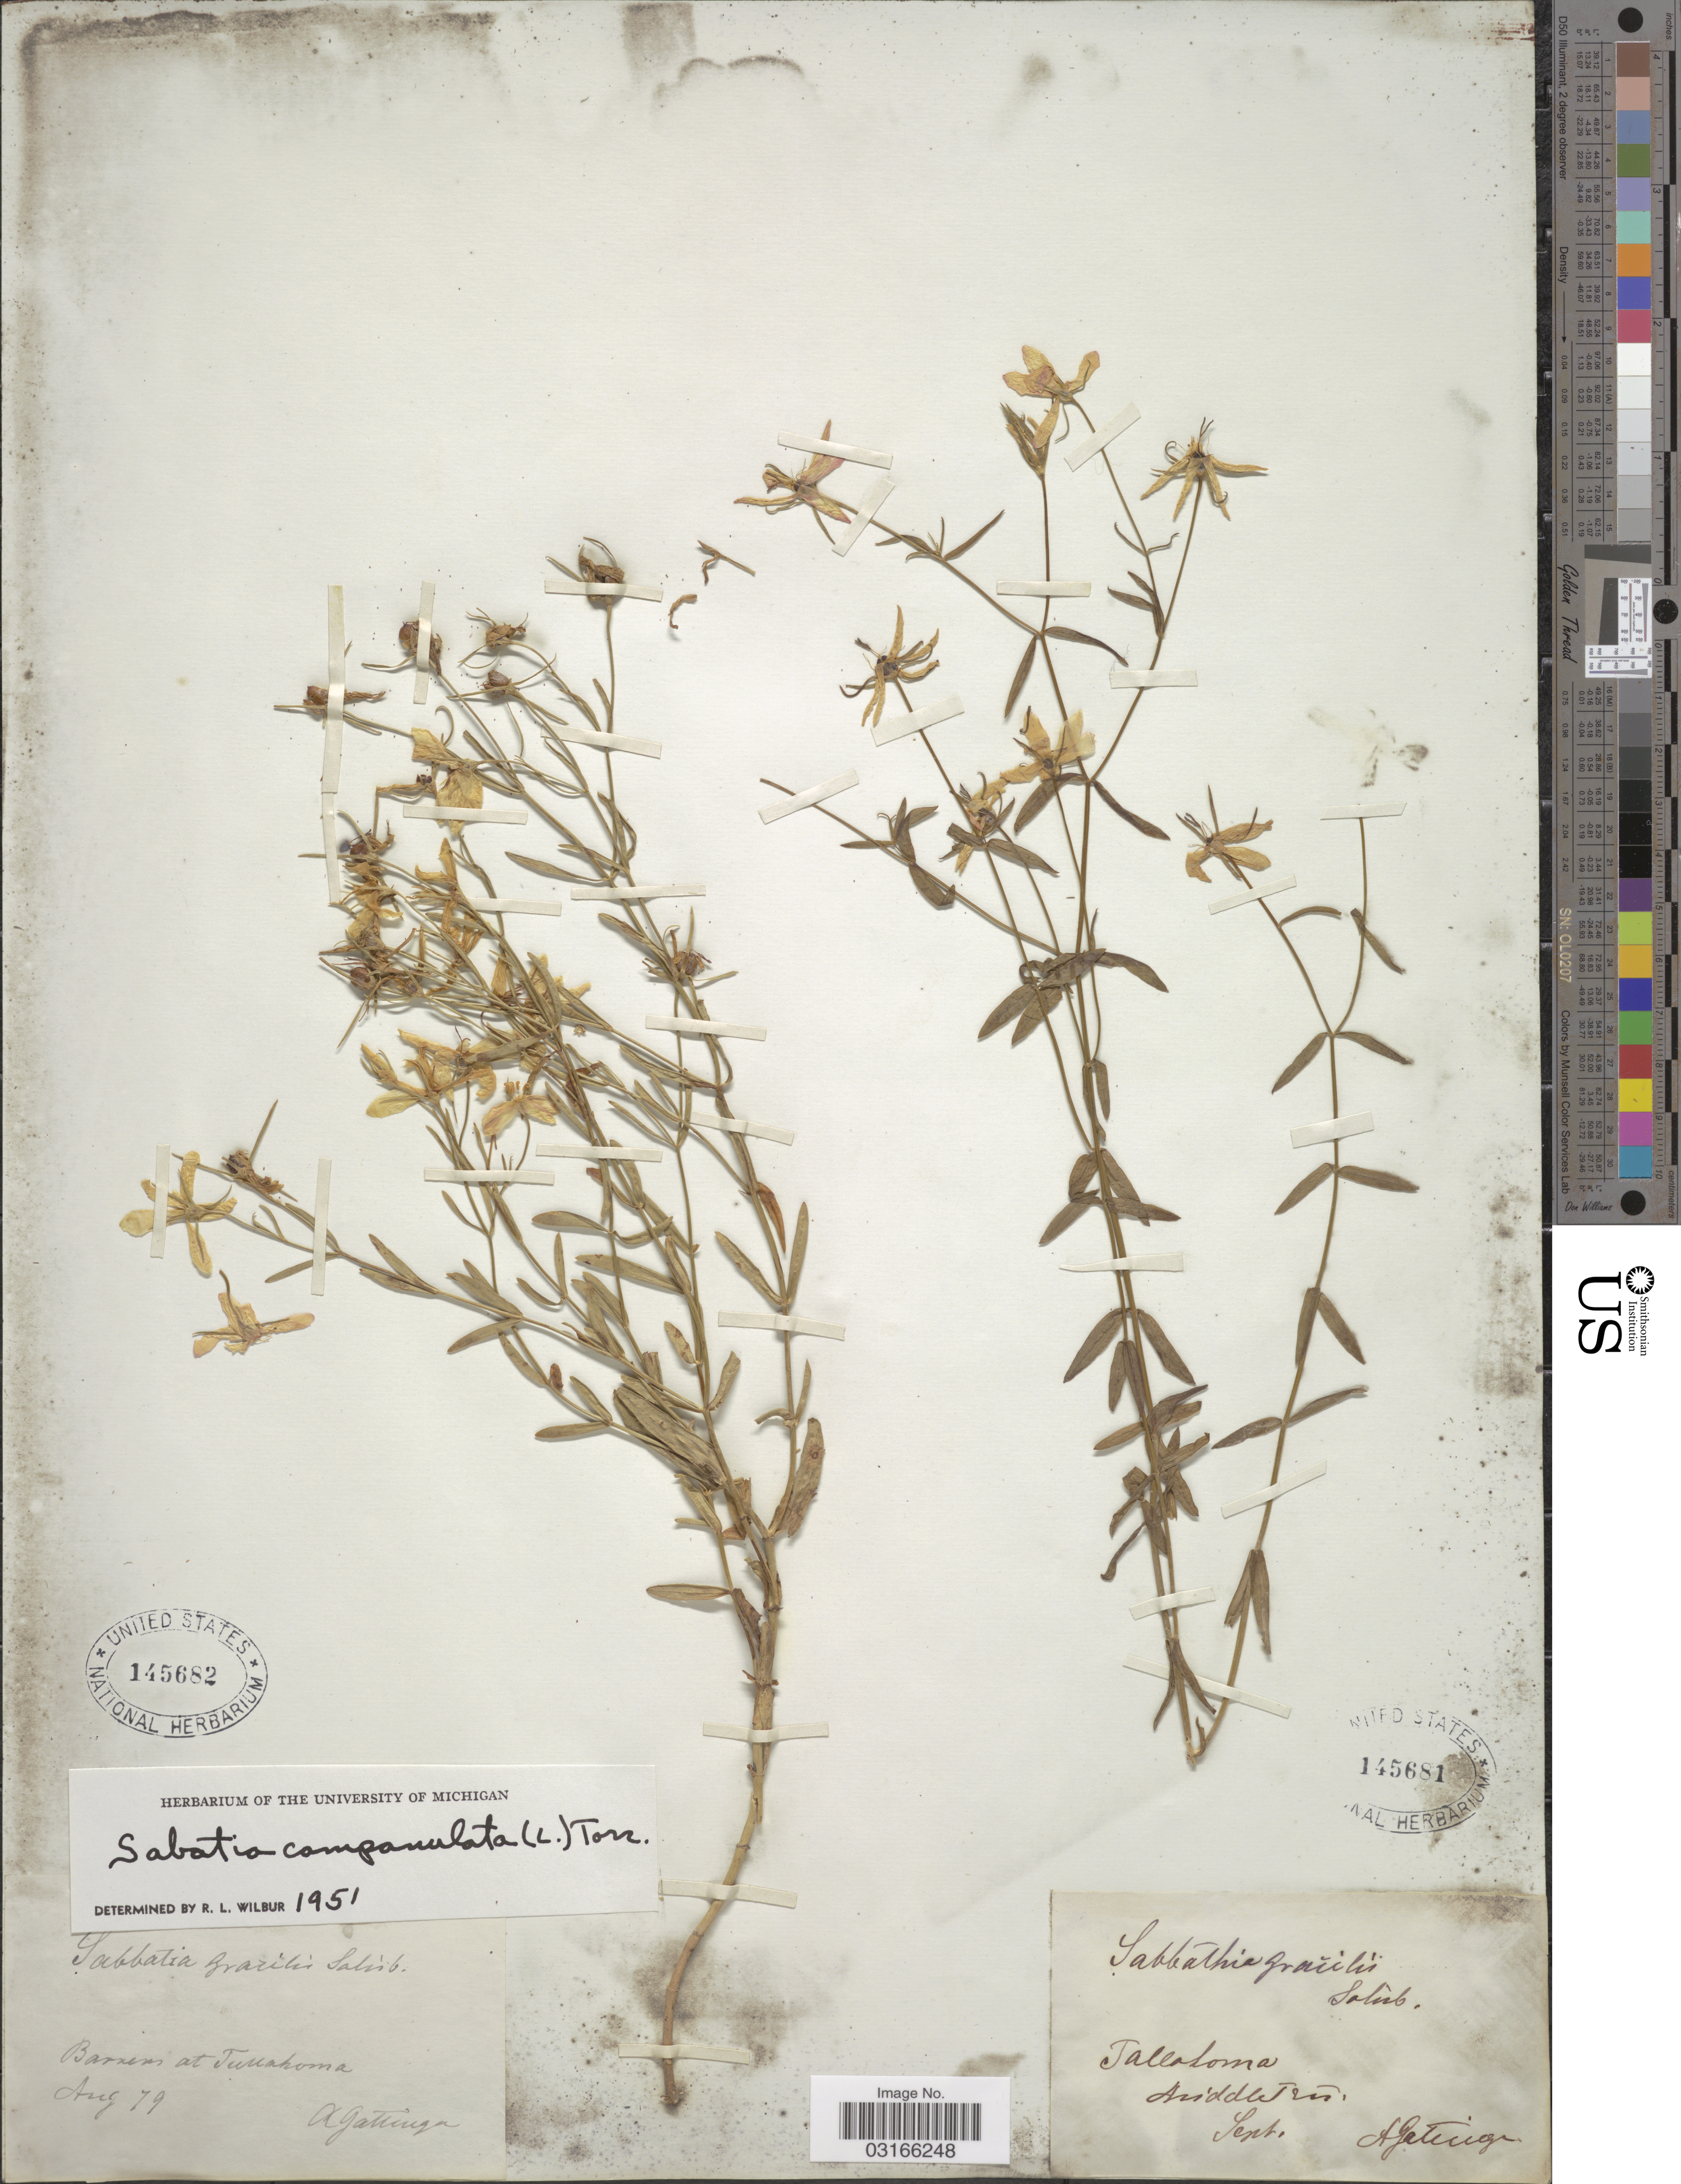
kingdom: Plantae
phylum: Tracheophyta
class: Magnoliopsida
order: Gentianales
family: Gentianaceae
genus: Sabatia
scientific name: Sabatia campanulata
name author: (L.) Torr.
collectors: A. Gattinger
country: United States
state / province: Tennessee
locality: Tallahoma, Middleton.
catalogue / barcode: US 145681